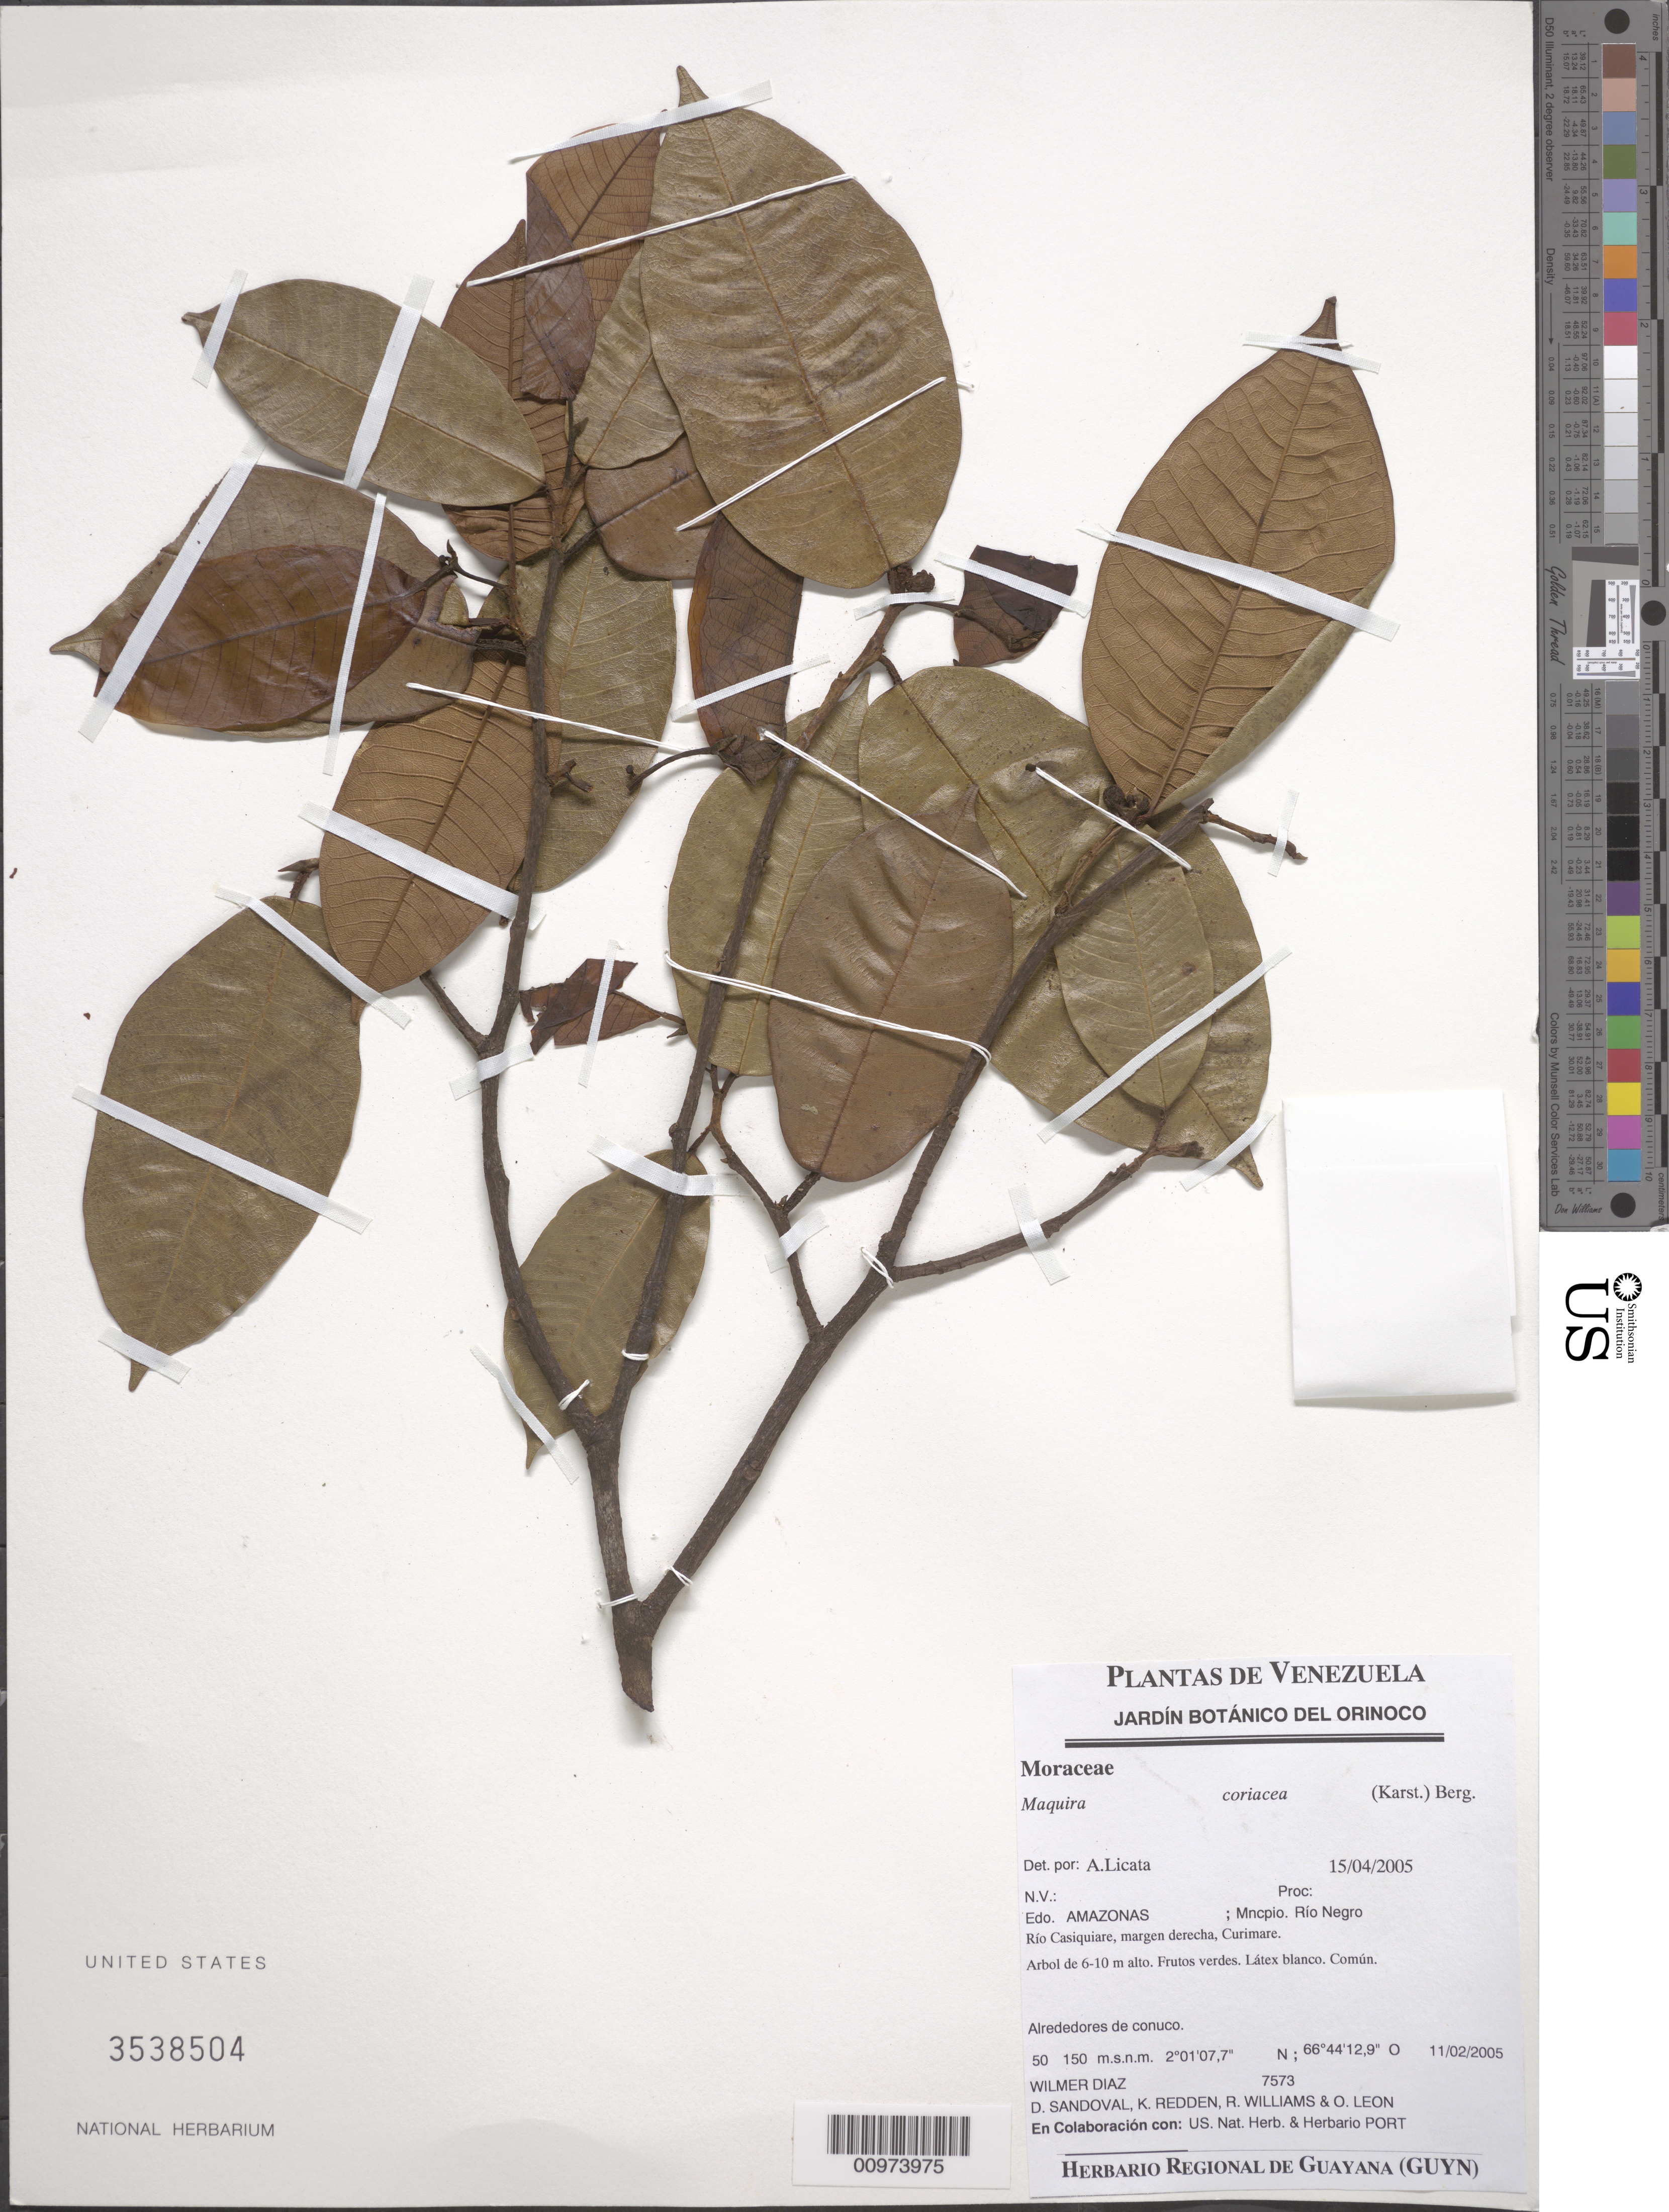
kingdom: Plantae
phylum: Tracheophyta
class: Magnoliopsida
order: Rosales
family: Moraceae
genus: Maquira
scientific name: Maquira coriacea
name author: (H. Karst.) C.C. Berg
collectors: W. Díaz P., D. Sandoval, K. M. Redden, R. Williams & O. León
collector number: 7573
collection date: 2005-02-11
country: Venezuela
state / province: Amazonas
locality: Edo. Amazonas; Mncpio. Río Negro. Río Casiquiare, margen derecha, Curimare.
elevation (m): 50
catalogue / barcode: US 3538504